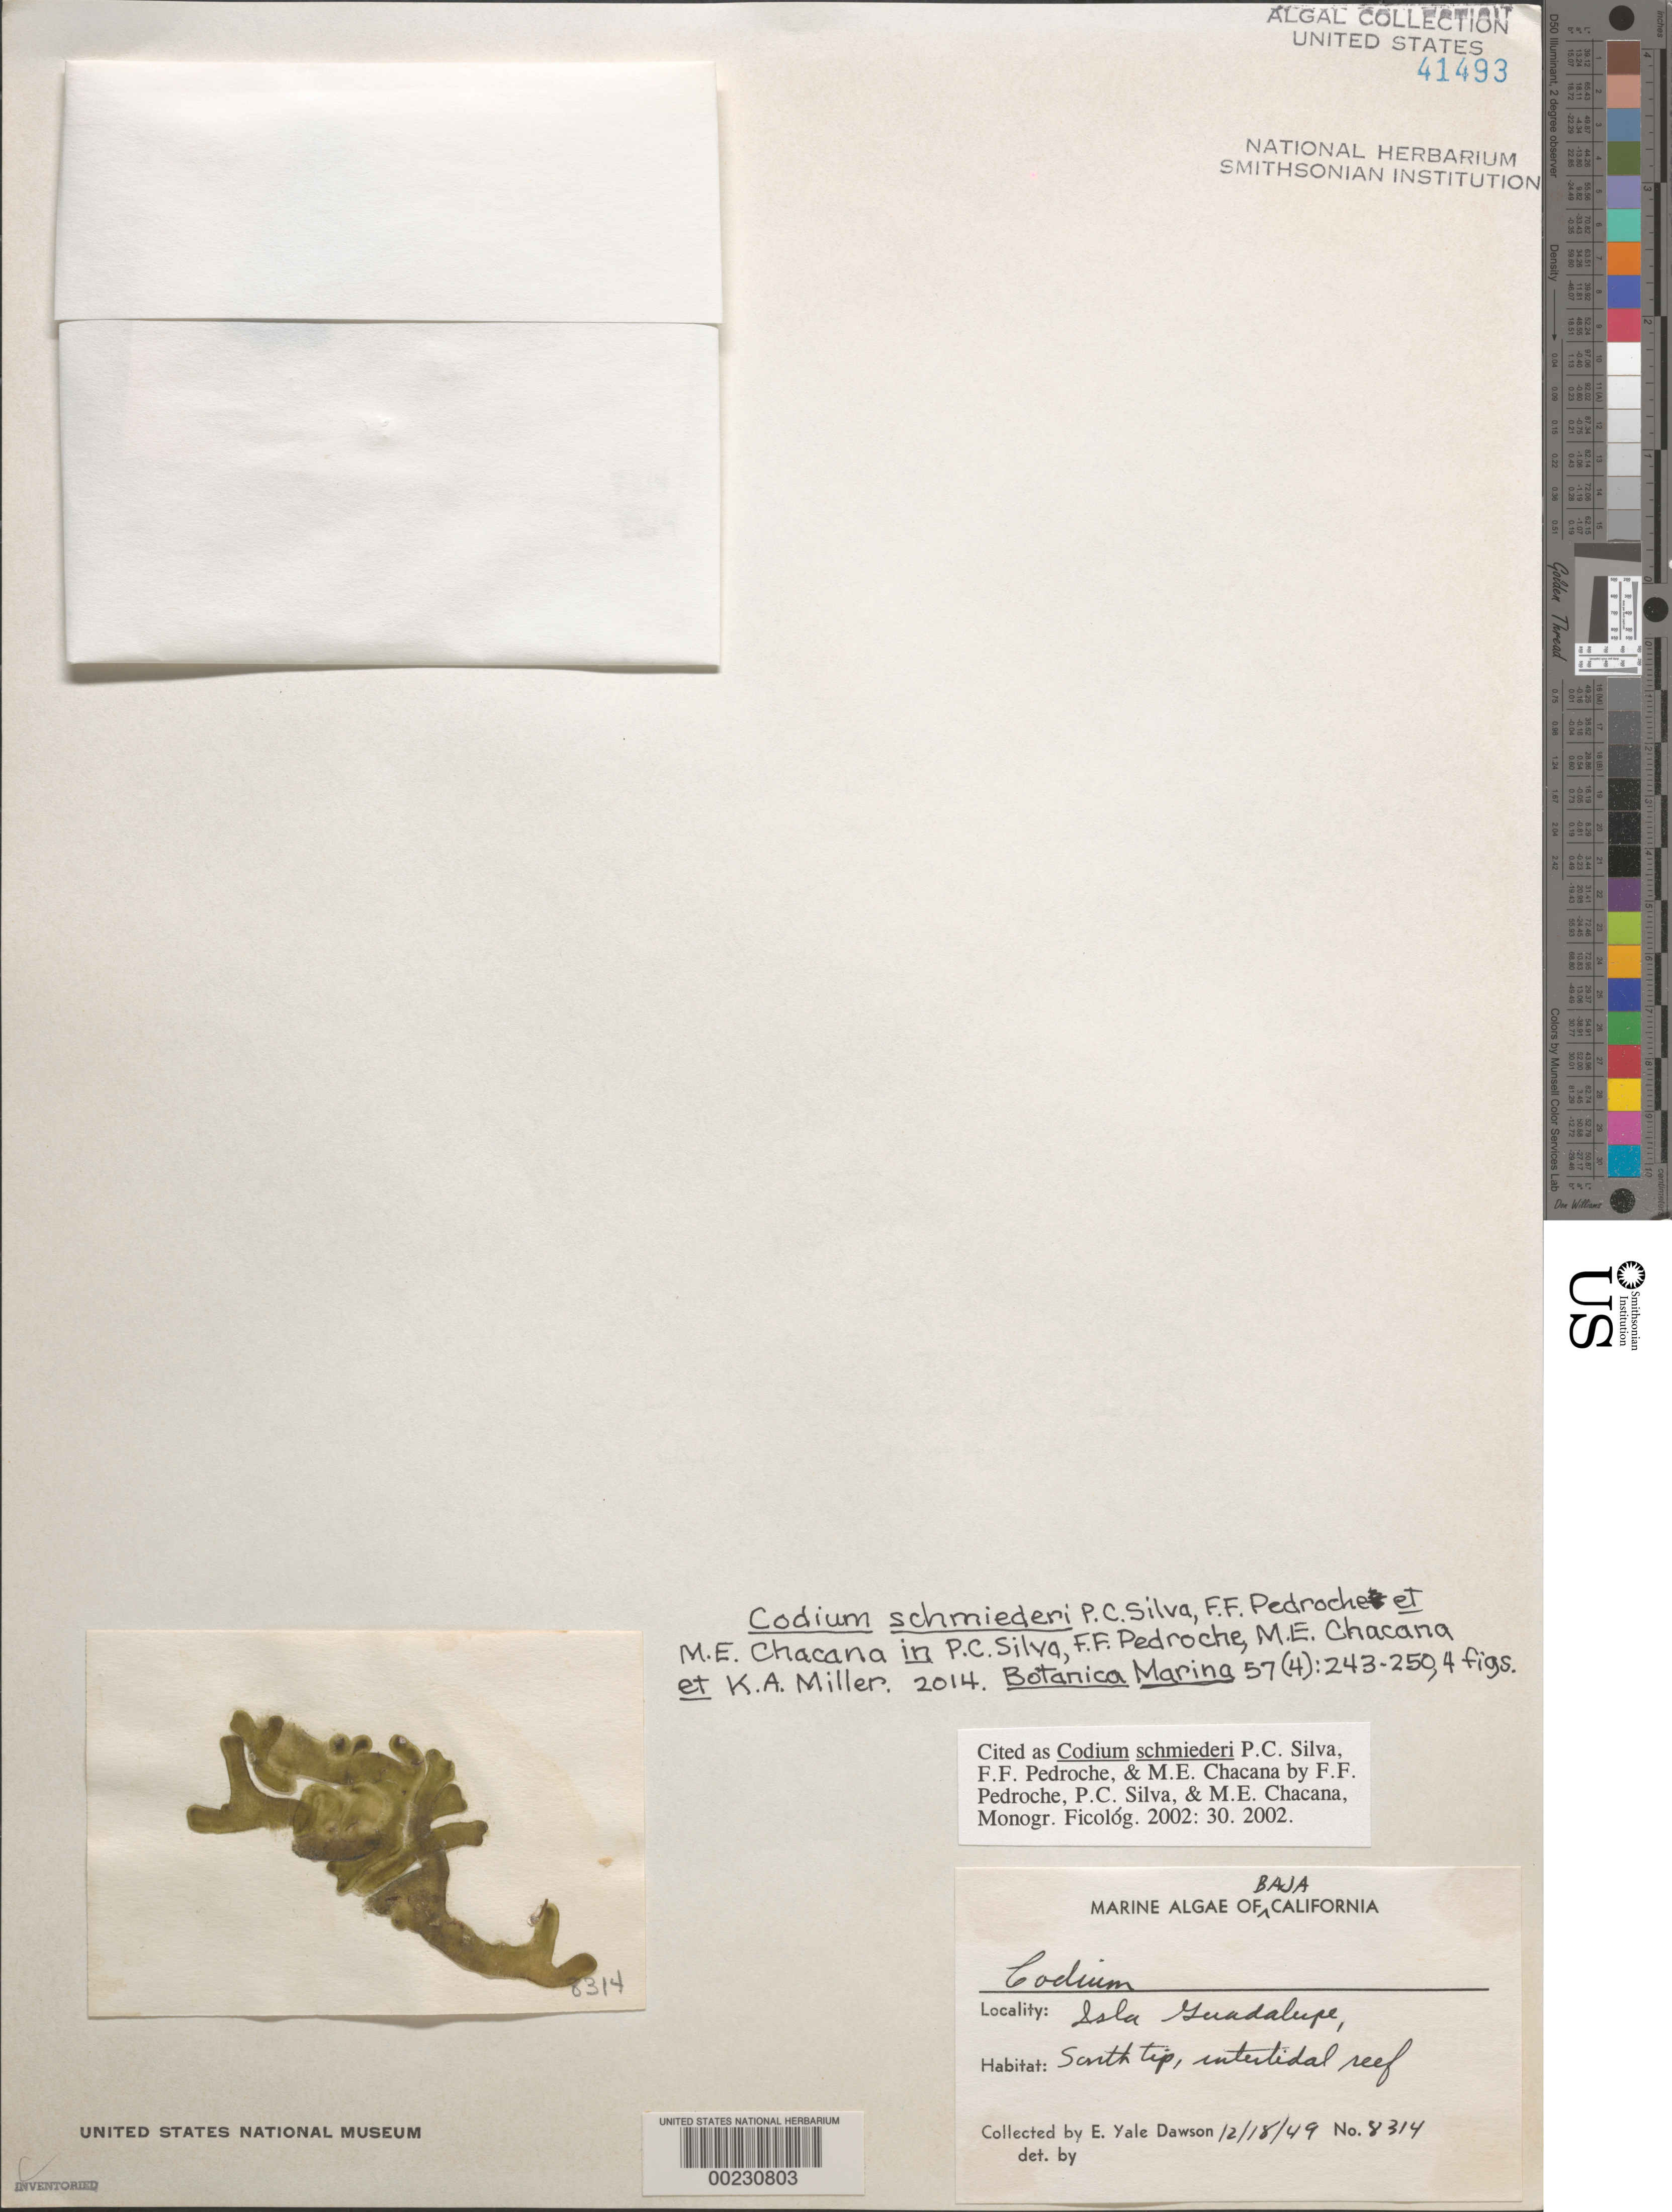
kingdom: Plantae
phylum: Chlorophyta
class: Ulvophyceae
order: Bryopsidales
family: Codiaceae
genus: Codium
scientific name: Codium schmiederi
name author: P.C. Silva et al. in P.C. Silva et al.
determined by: Silva, P. C.; Pedroche, F. F.; Chacana, M. E.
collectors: E. Y. Dawson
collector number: EYD 8314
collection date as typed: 18 Dec 1949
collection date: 1949-12-18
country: Mexico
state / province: Baja California Norte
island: Isla Guadalupe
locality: South tip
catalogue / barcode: US 41493